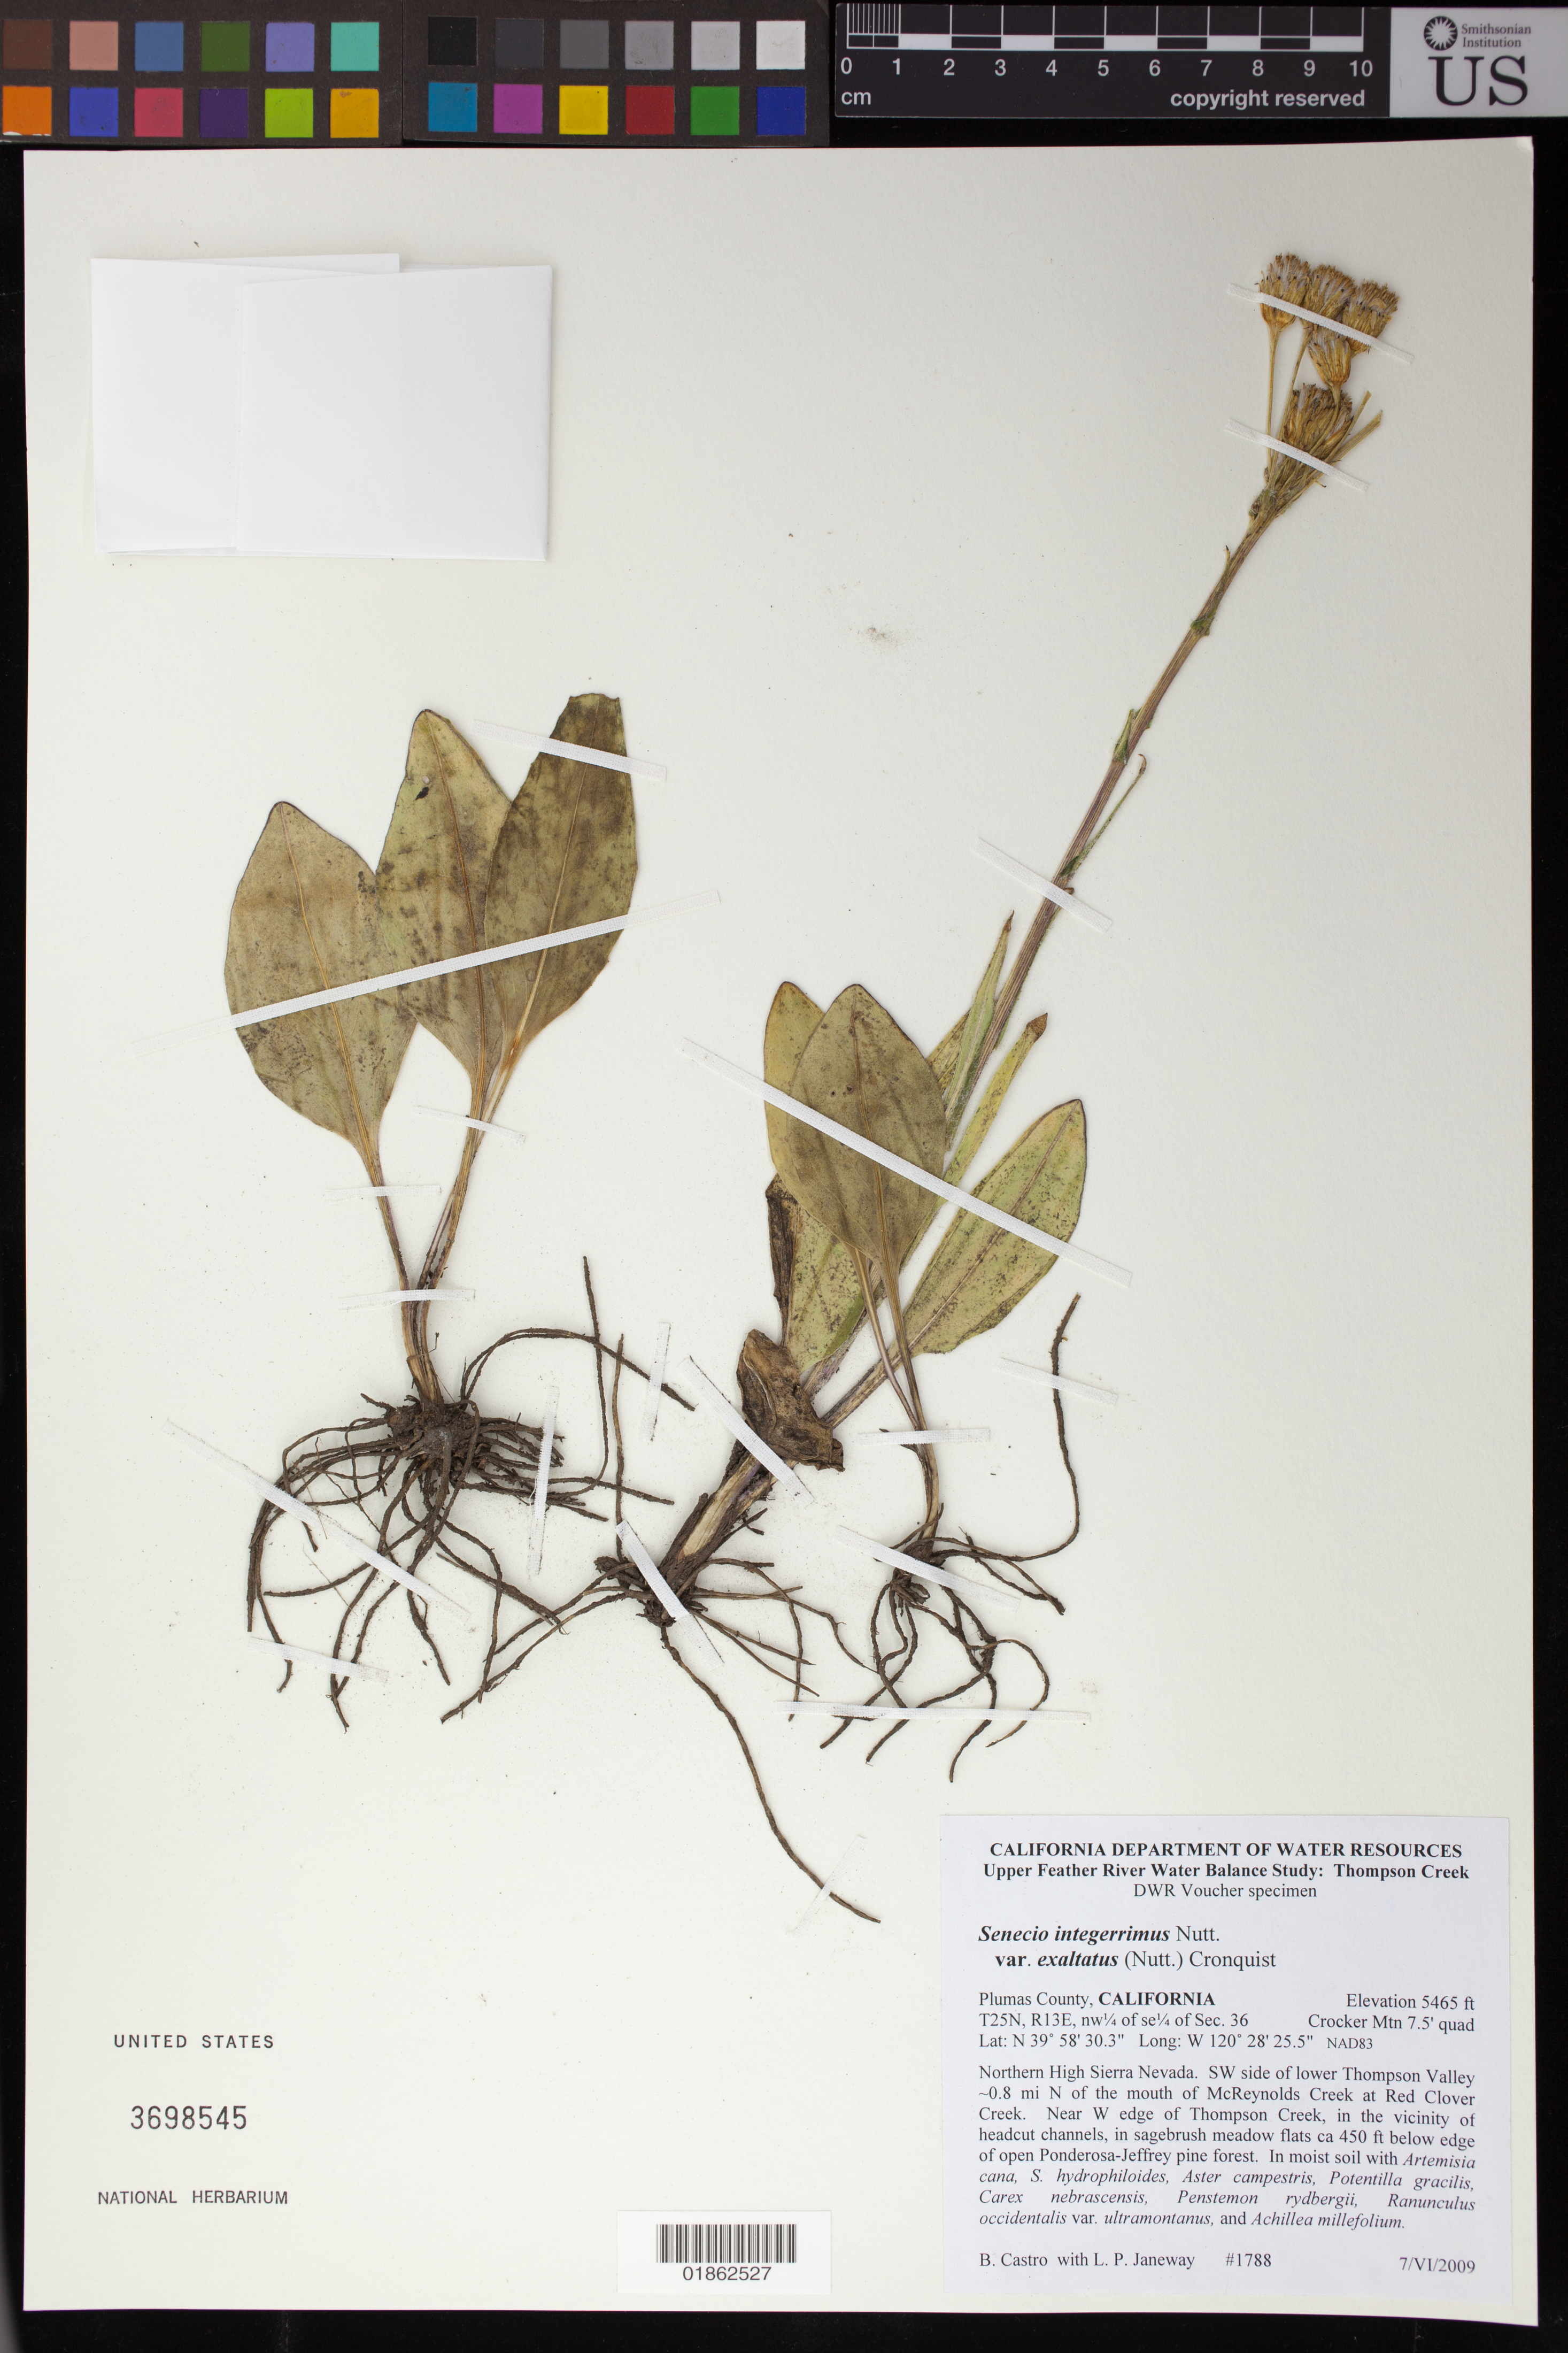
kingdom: Plantae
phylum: Tracheophyta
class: Magnoliopsida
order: Asterales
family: Asteraceae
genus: Senecio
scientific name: Senecio integerrimus var. exaltatus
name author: (Nutt.) Cronq.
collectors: B. Castro & L. P. Janeway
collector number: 1788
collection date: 2009-06-07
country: United States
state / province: California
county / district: Plumas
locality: Northern High Sierra Nevada. SW side of lower Thompson Valley ~0.8 mi N of the mouth of McReynolds Creek at Red Clover Creek. Near W edge of Thompson Creek, in the vicinity of headcut channels.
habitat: In sagebrush meadow flats.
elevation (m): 1666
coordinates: N 39 58 30.3, W 120 28 25.5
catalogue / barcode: US 3698545